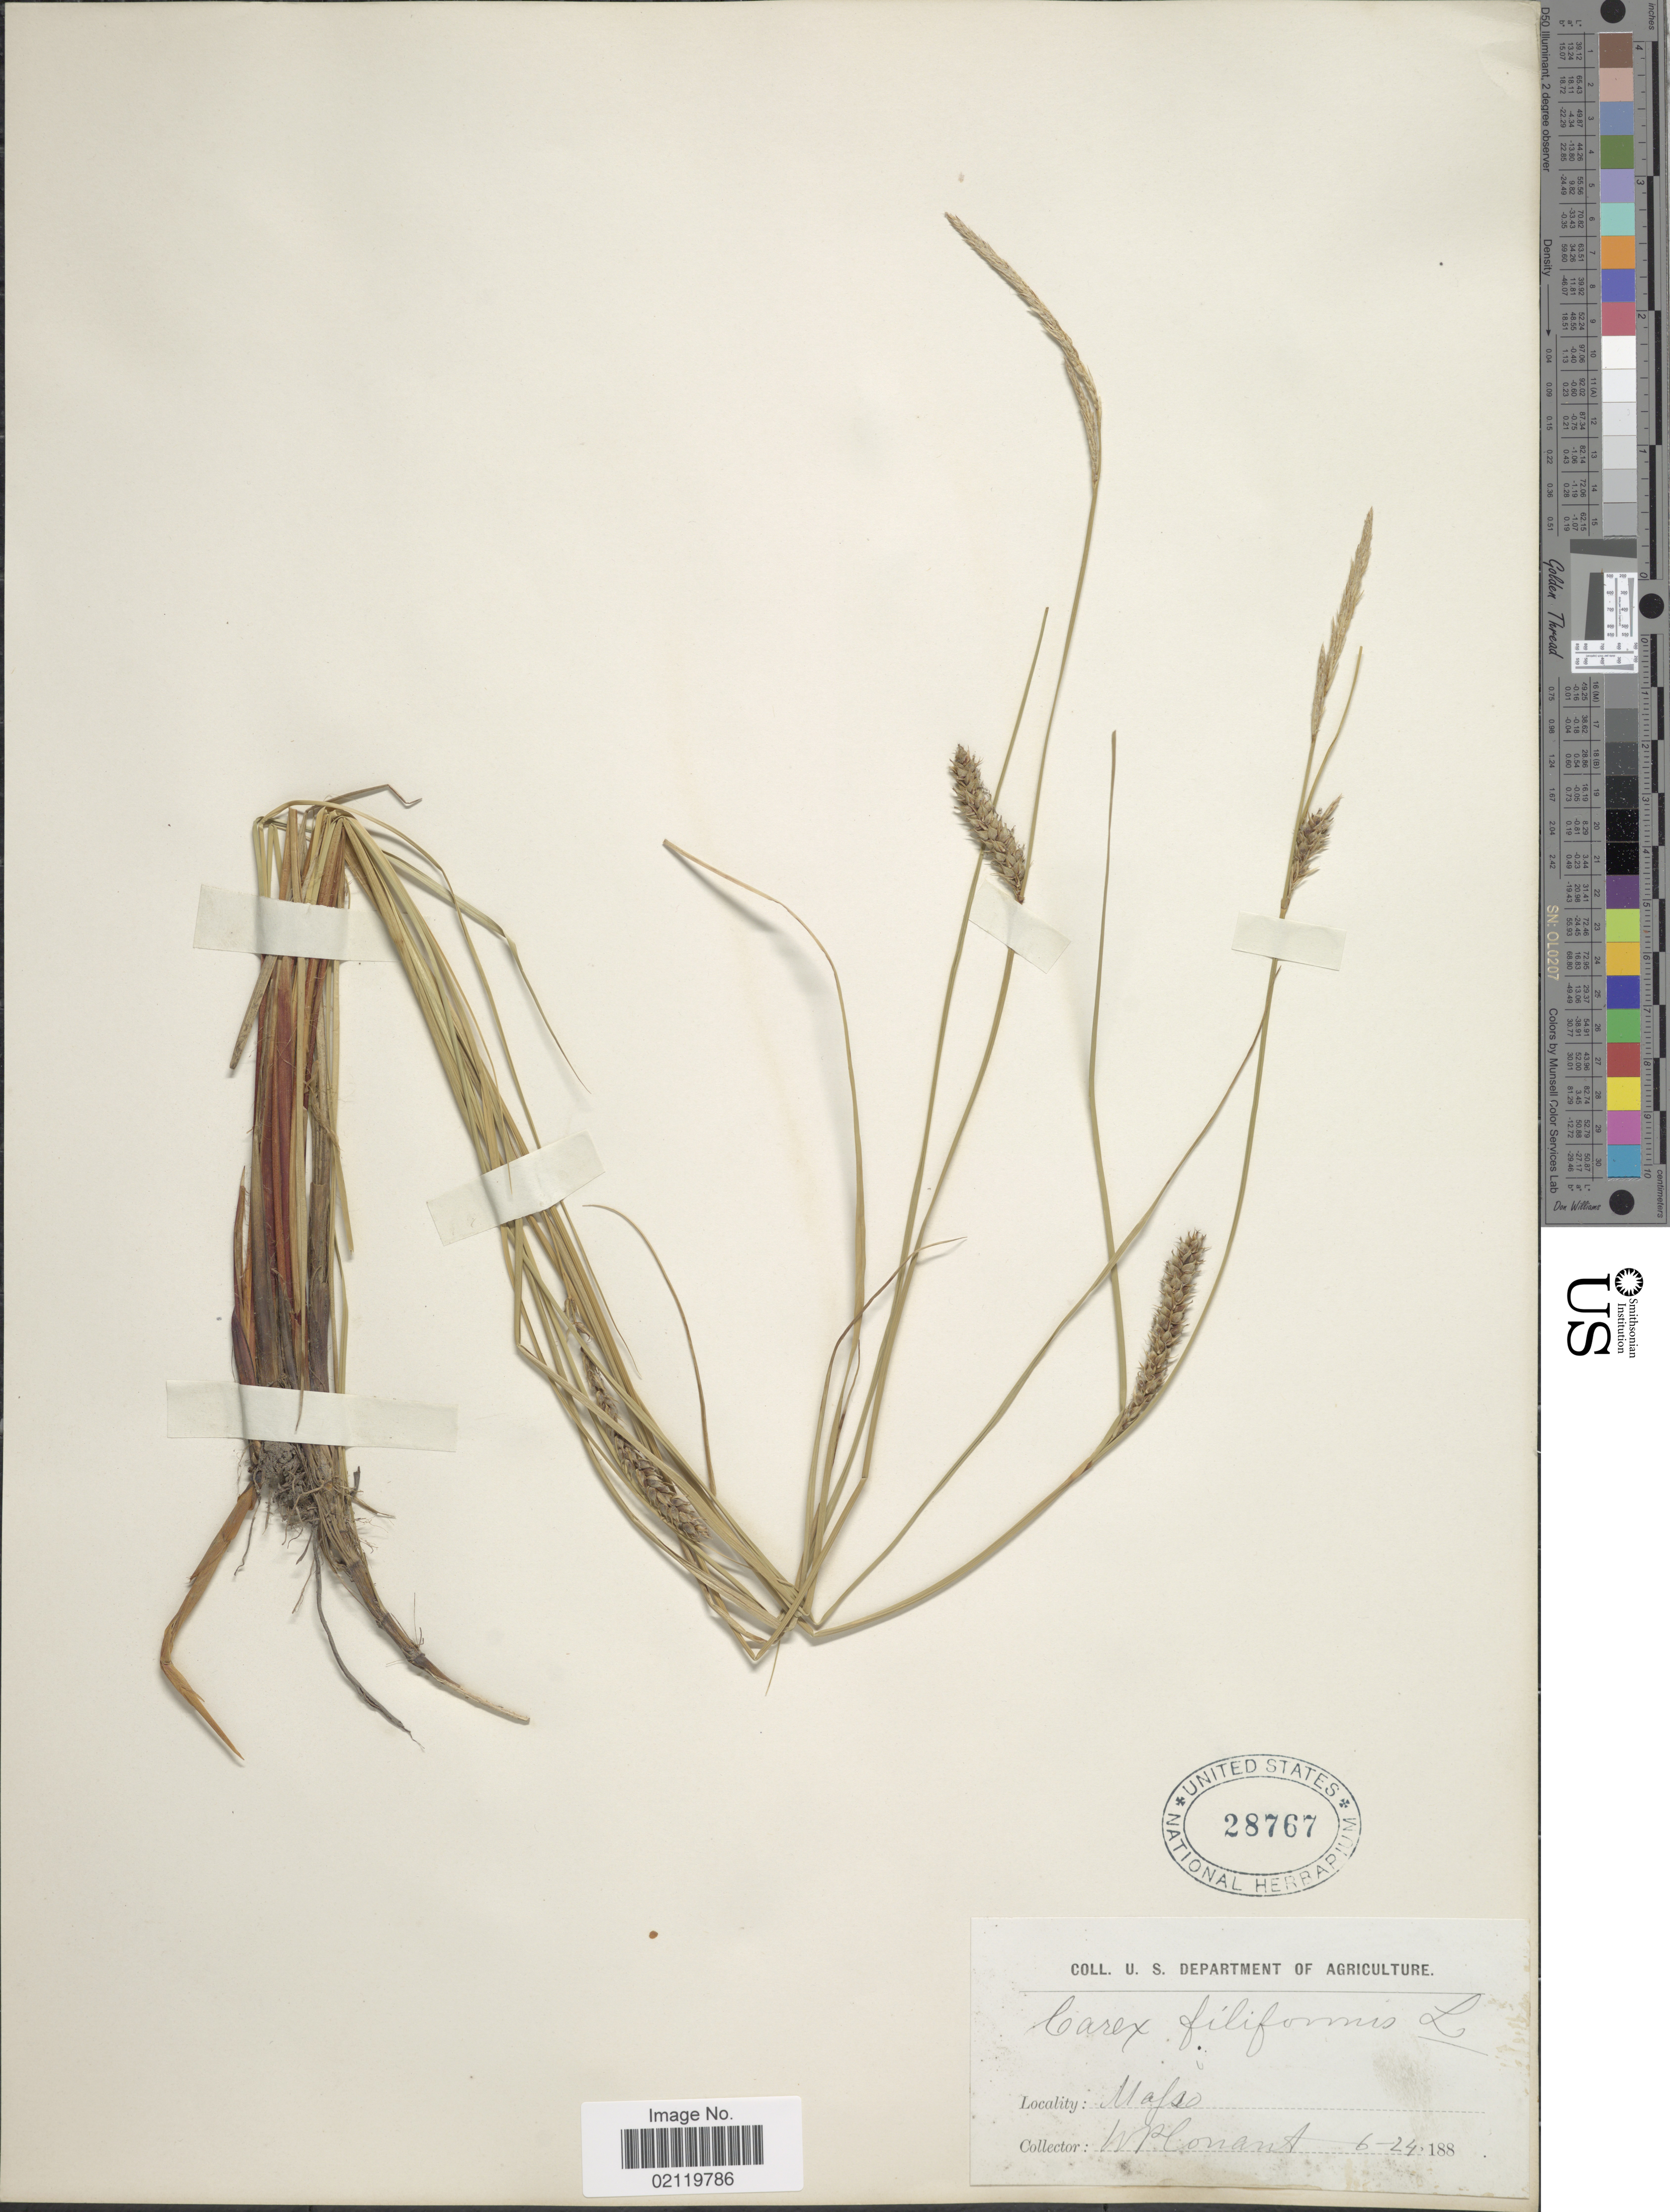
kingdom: Plantae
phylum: Tracheophyta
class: Liliopsida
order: Poales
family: Cyperaceae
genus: Carex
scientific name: Carex lasiocarpa var. americana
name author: Fernald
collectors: W. P. Conant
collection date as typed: Transcribed d/m/y: 24/6/188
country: United States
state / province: Massachusetts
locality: Mass.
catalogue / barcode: US 28767